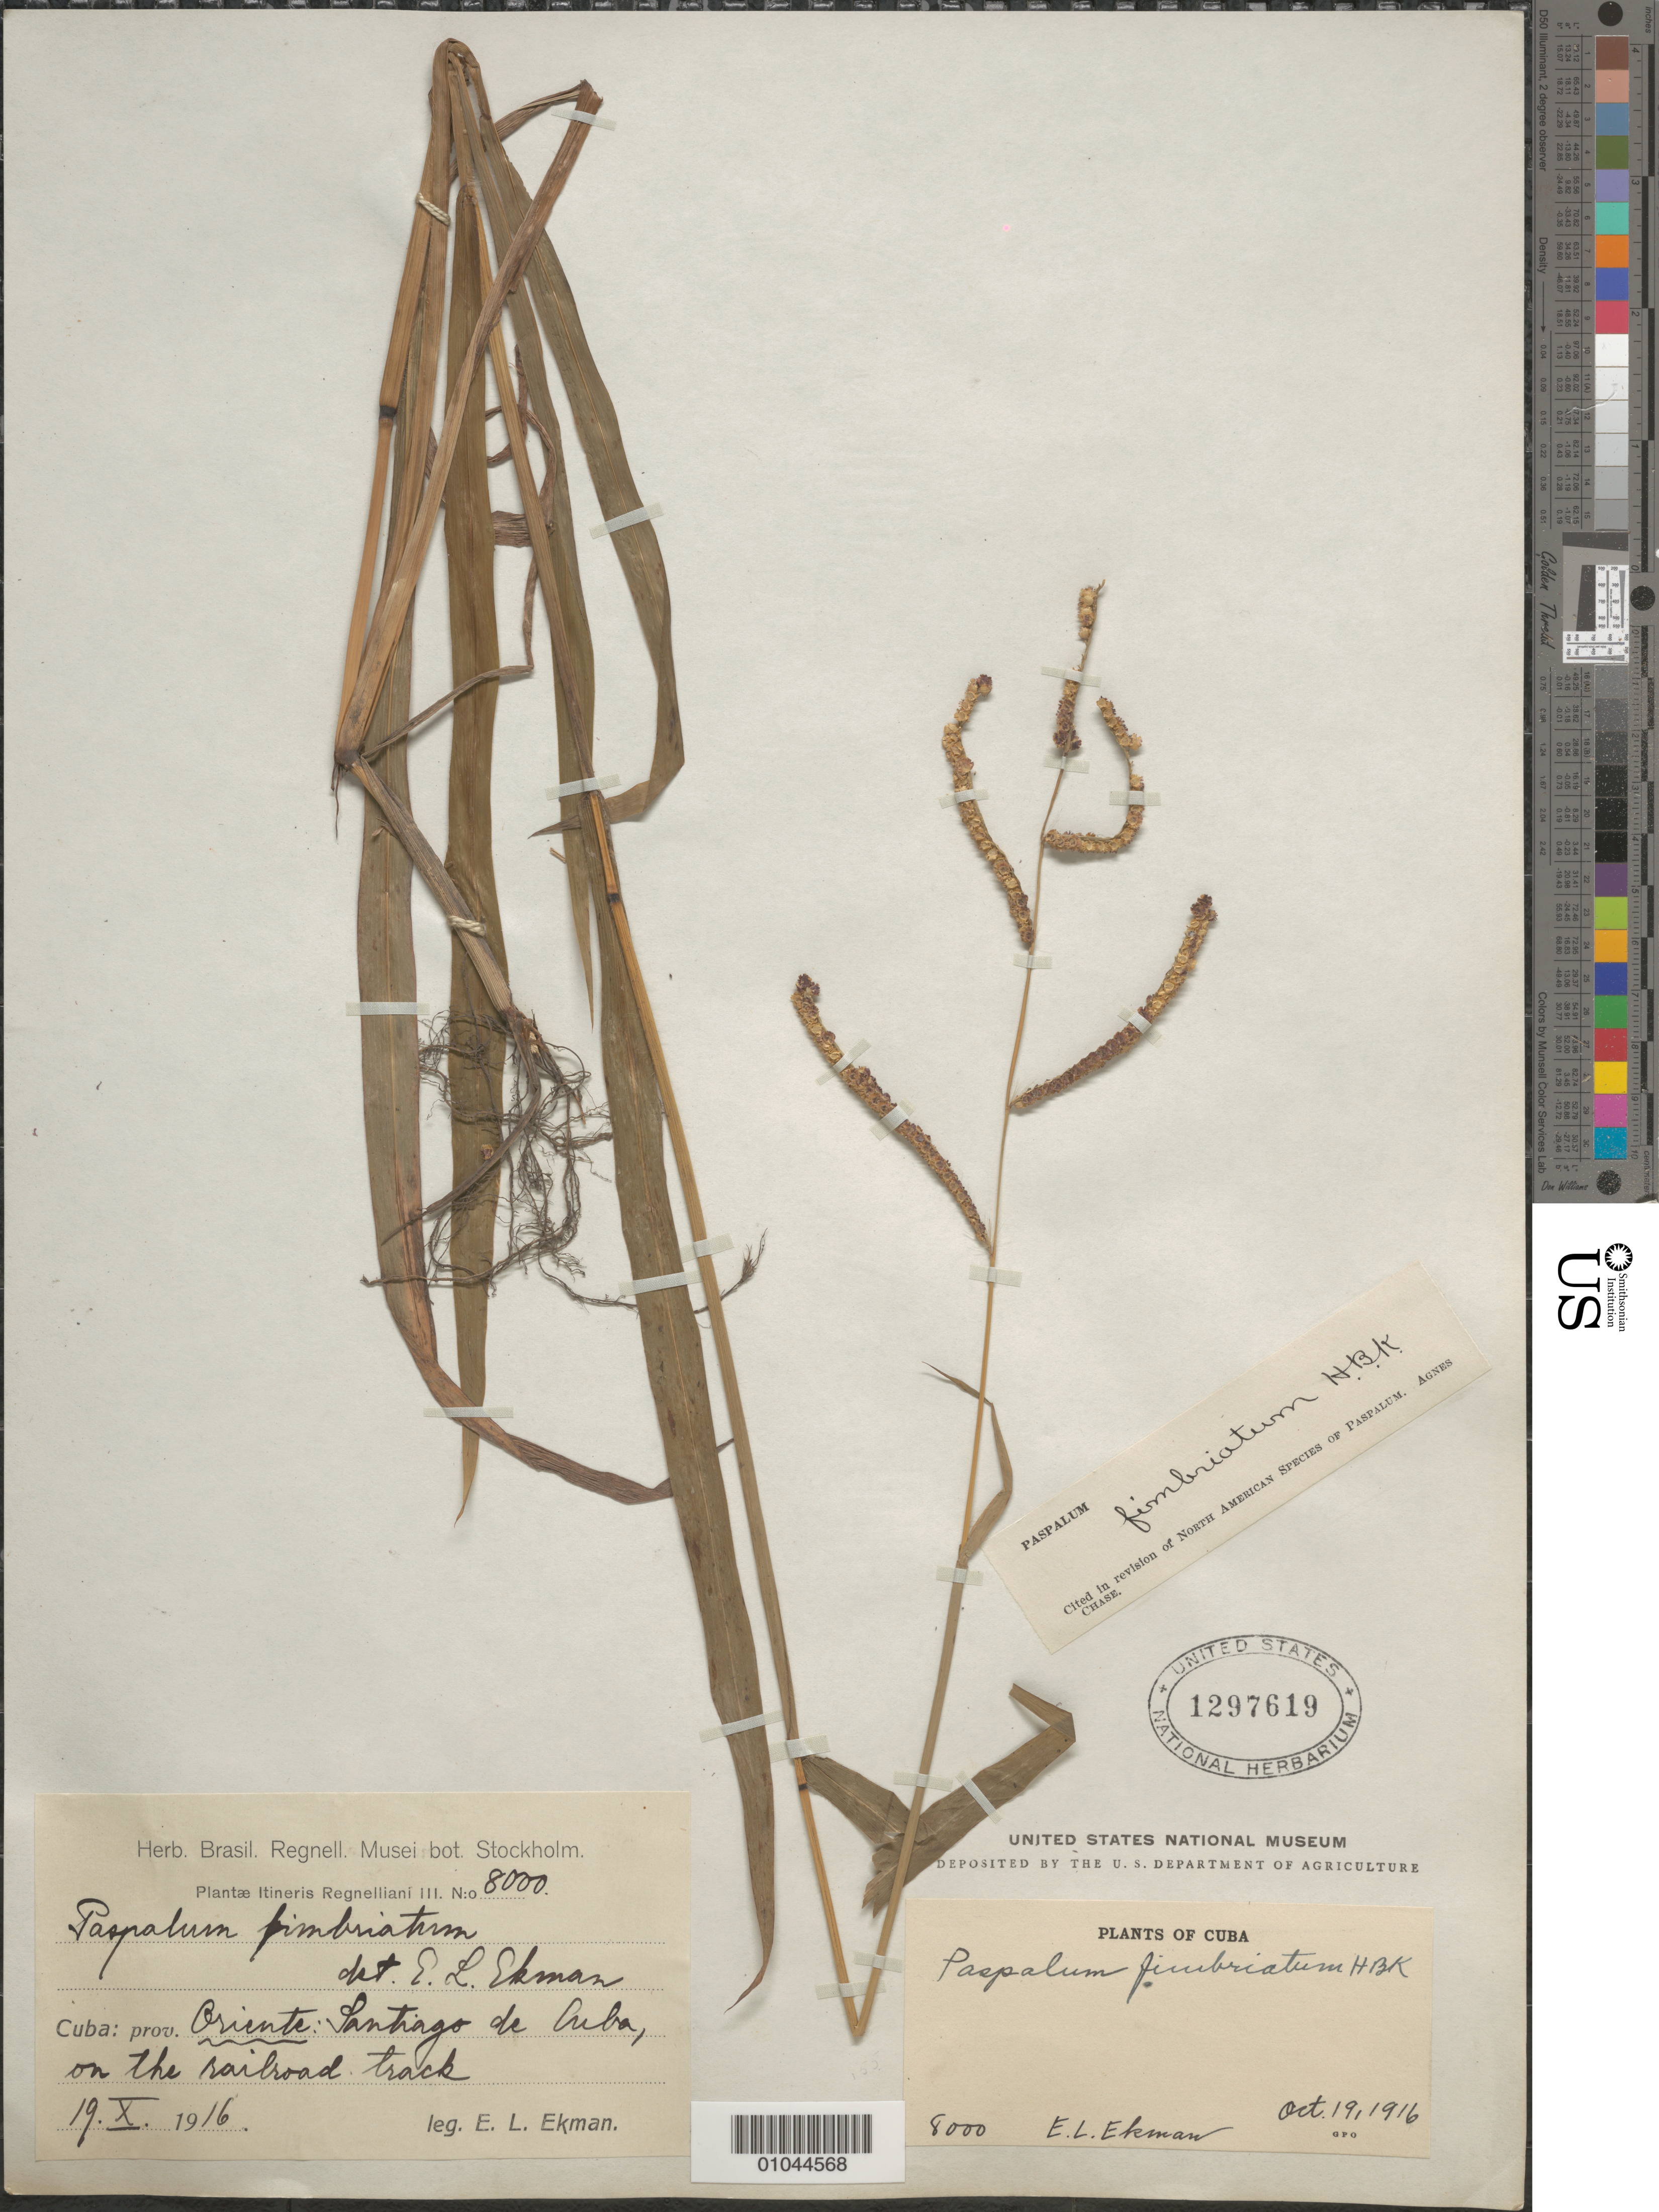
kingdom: Plantae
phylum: Tracheophyta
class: Liliopsida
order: Poales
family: Poaceae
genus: Paspalum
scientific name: Paspalum fimbriatum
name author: Kunth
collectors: E. L. Ekman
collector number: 8000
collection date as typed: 19 Oct 1916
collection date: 1916-10-19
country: Cuba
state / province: Santiago de Cuba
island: Cuba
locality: Santiago de Cuba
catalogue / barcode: US 1297619